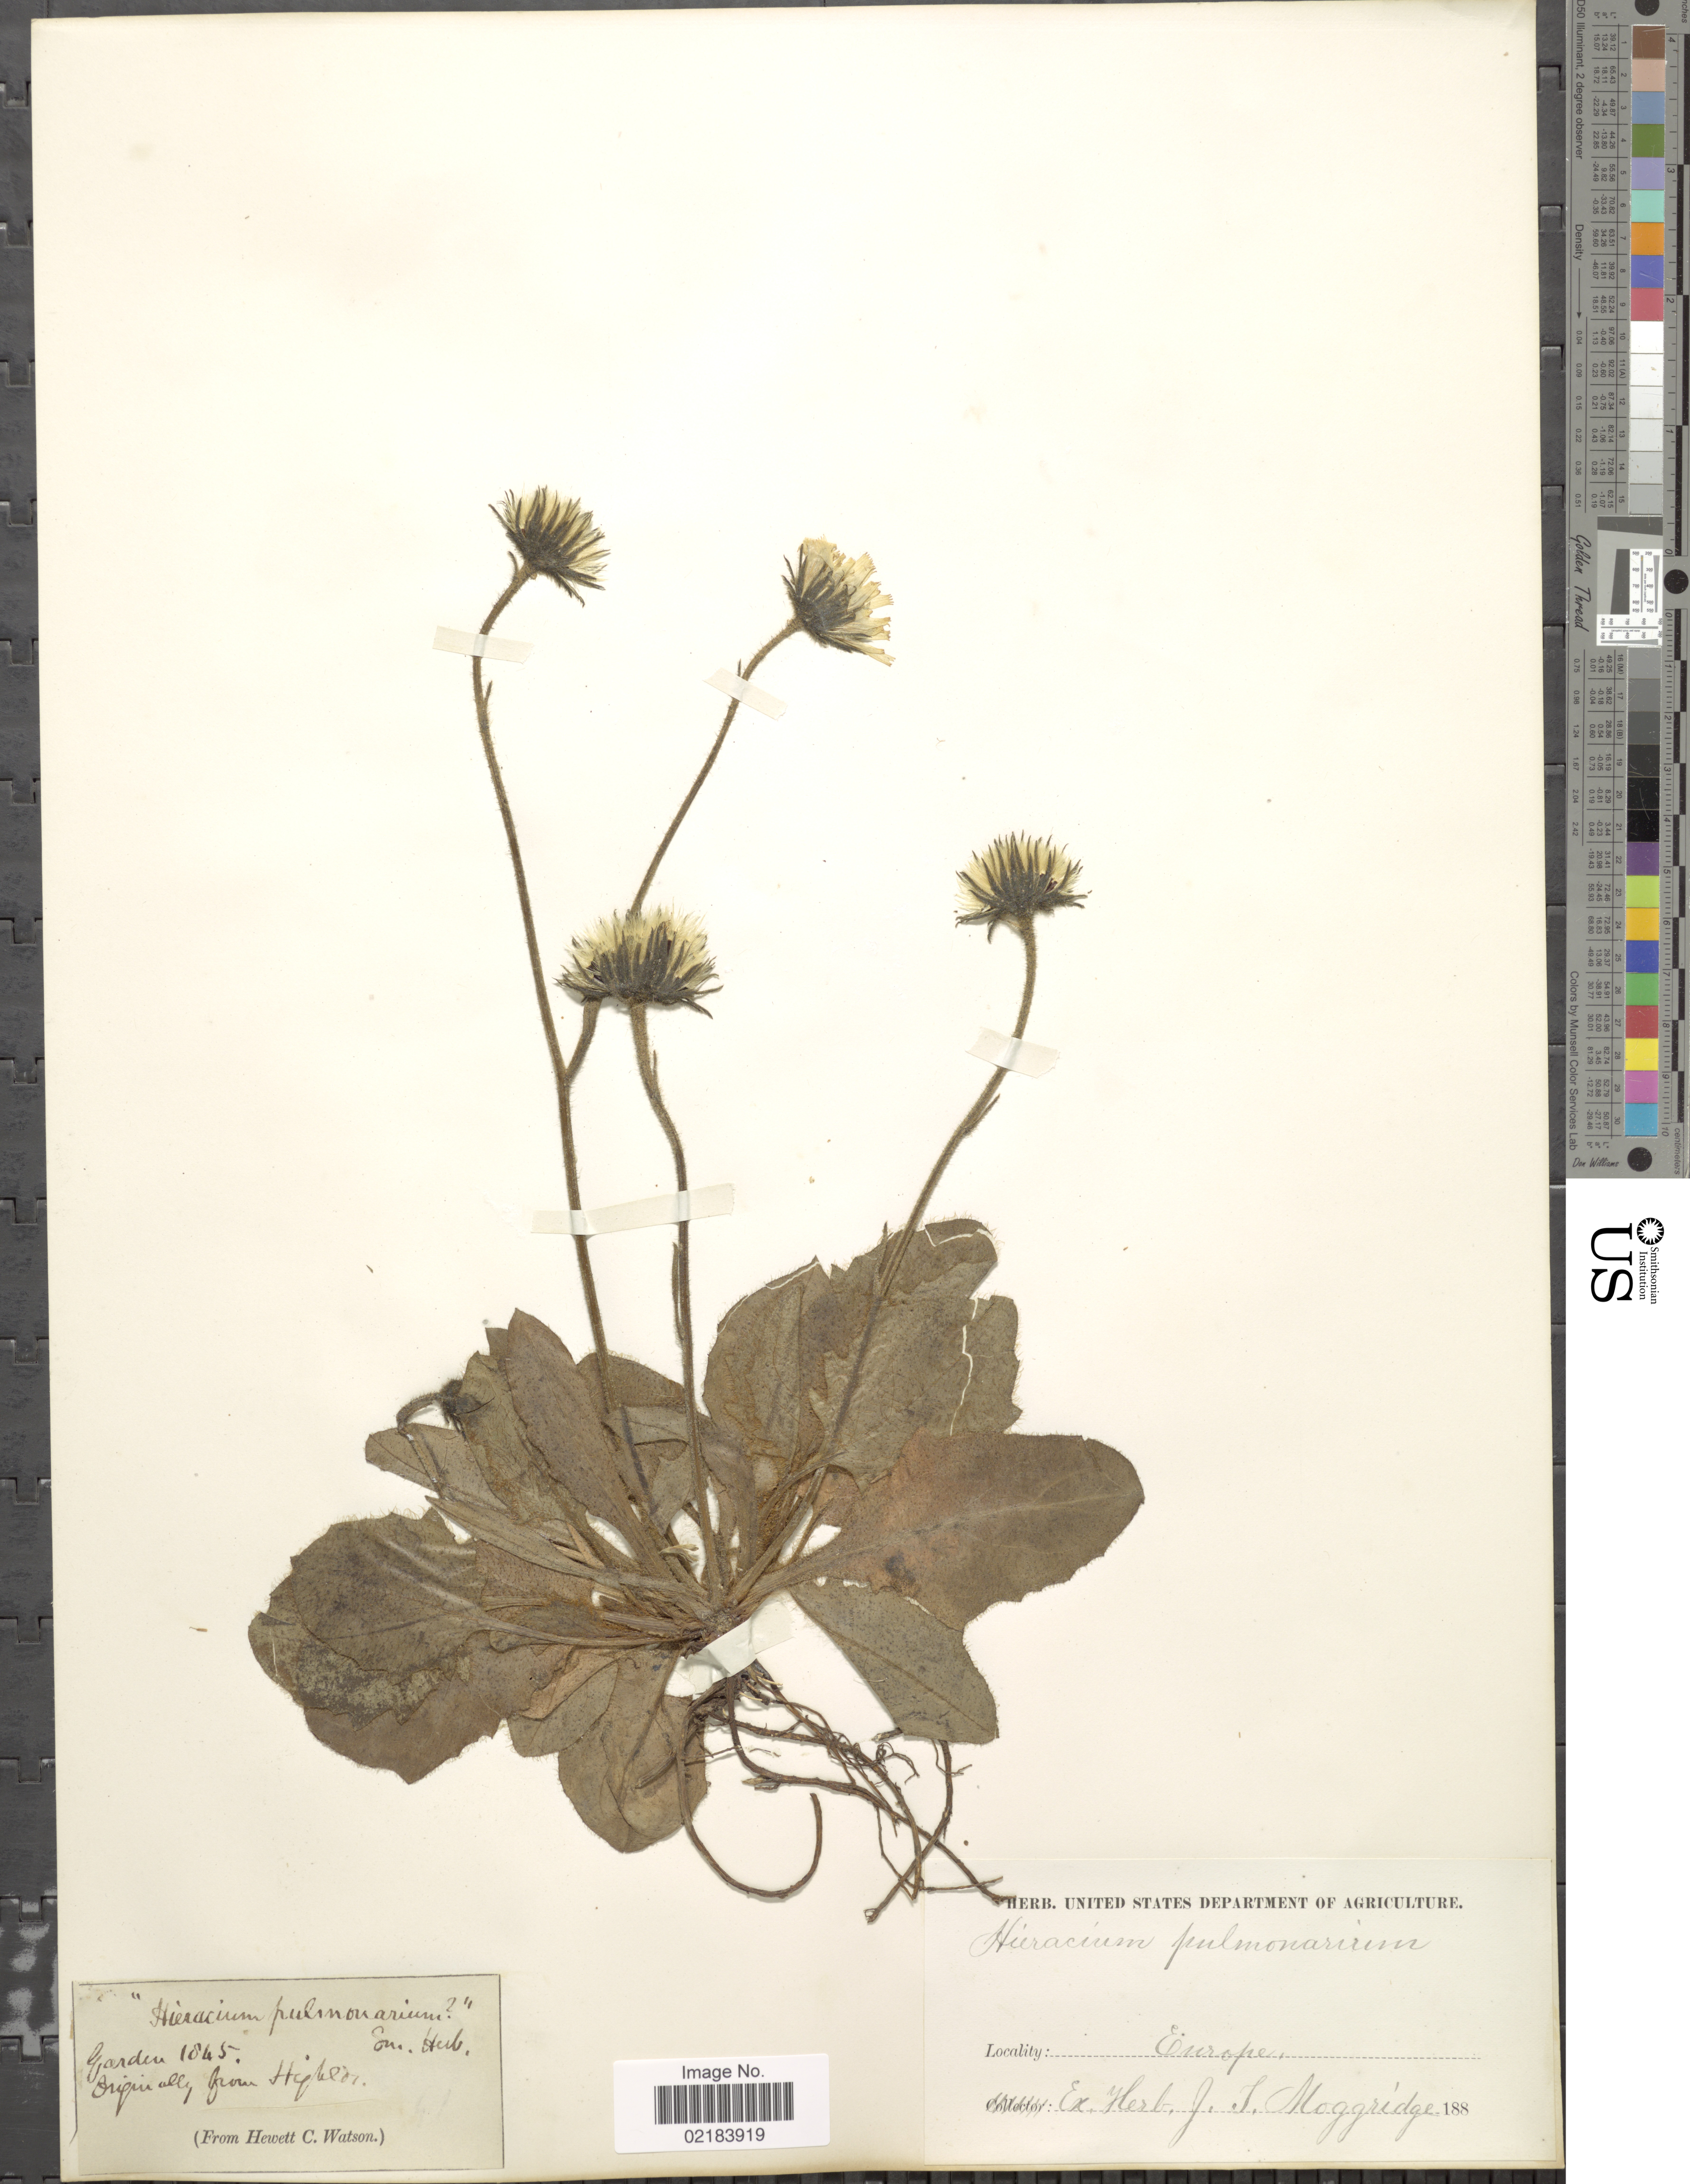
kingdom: Plantae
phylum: Tracheophyta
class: Magnoliopsida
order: Asterales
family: Asteraceae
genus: Hieracium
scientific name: Hieracium pulmonarium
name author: Sm.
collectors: ex herb. J.T. Moggridge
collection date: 1845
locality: Europe. Garden [unsure placement]